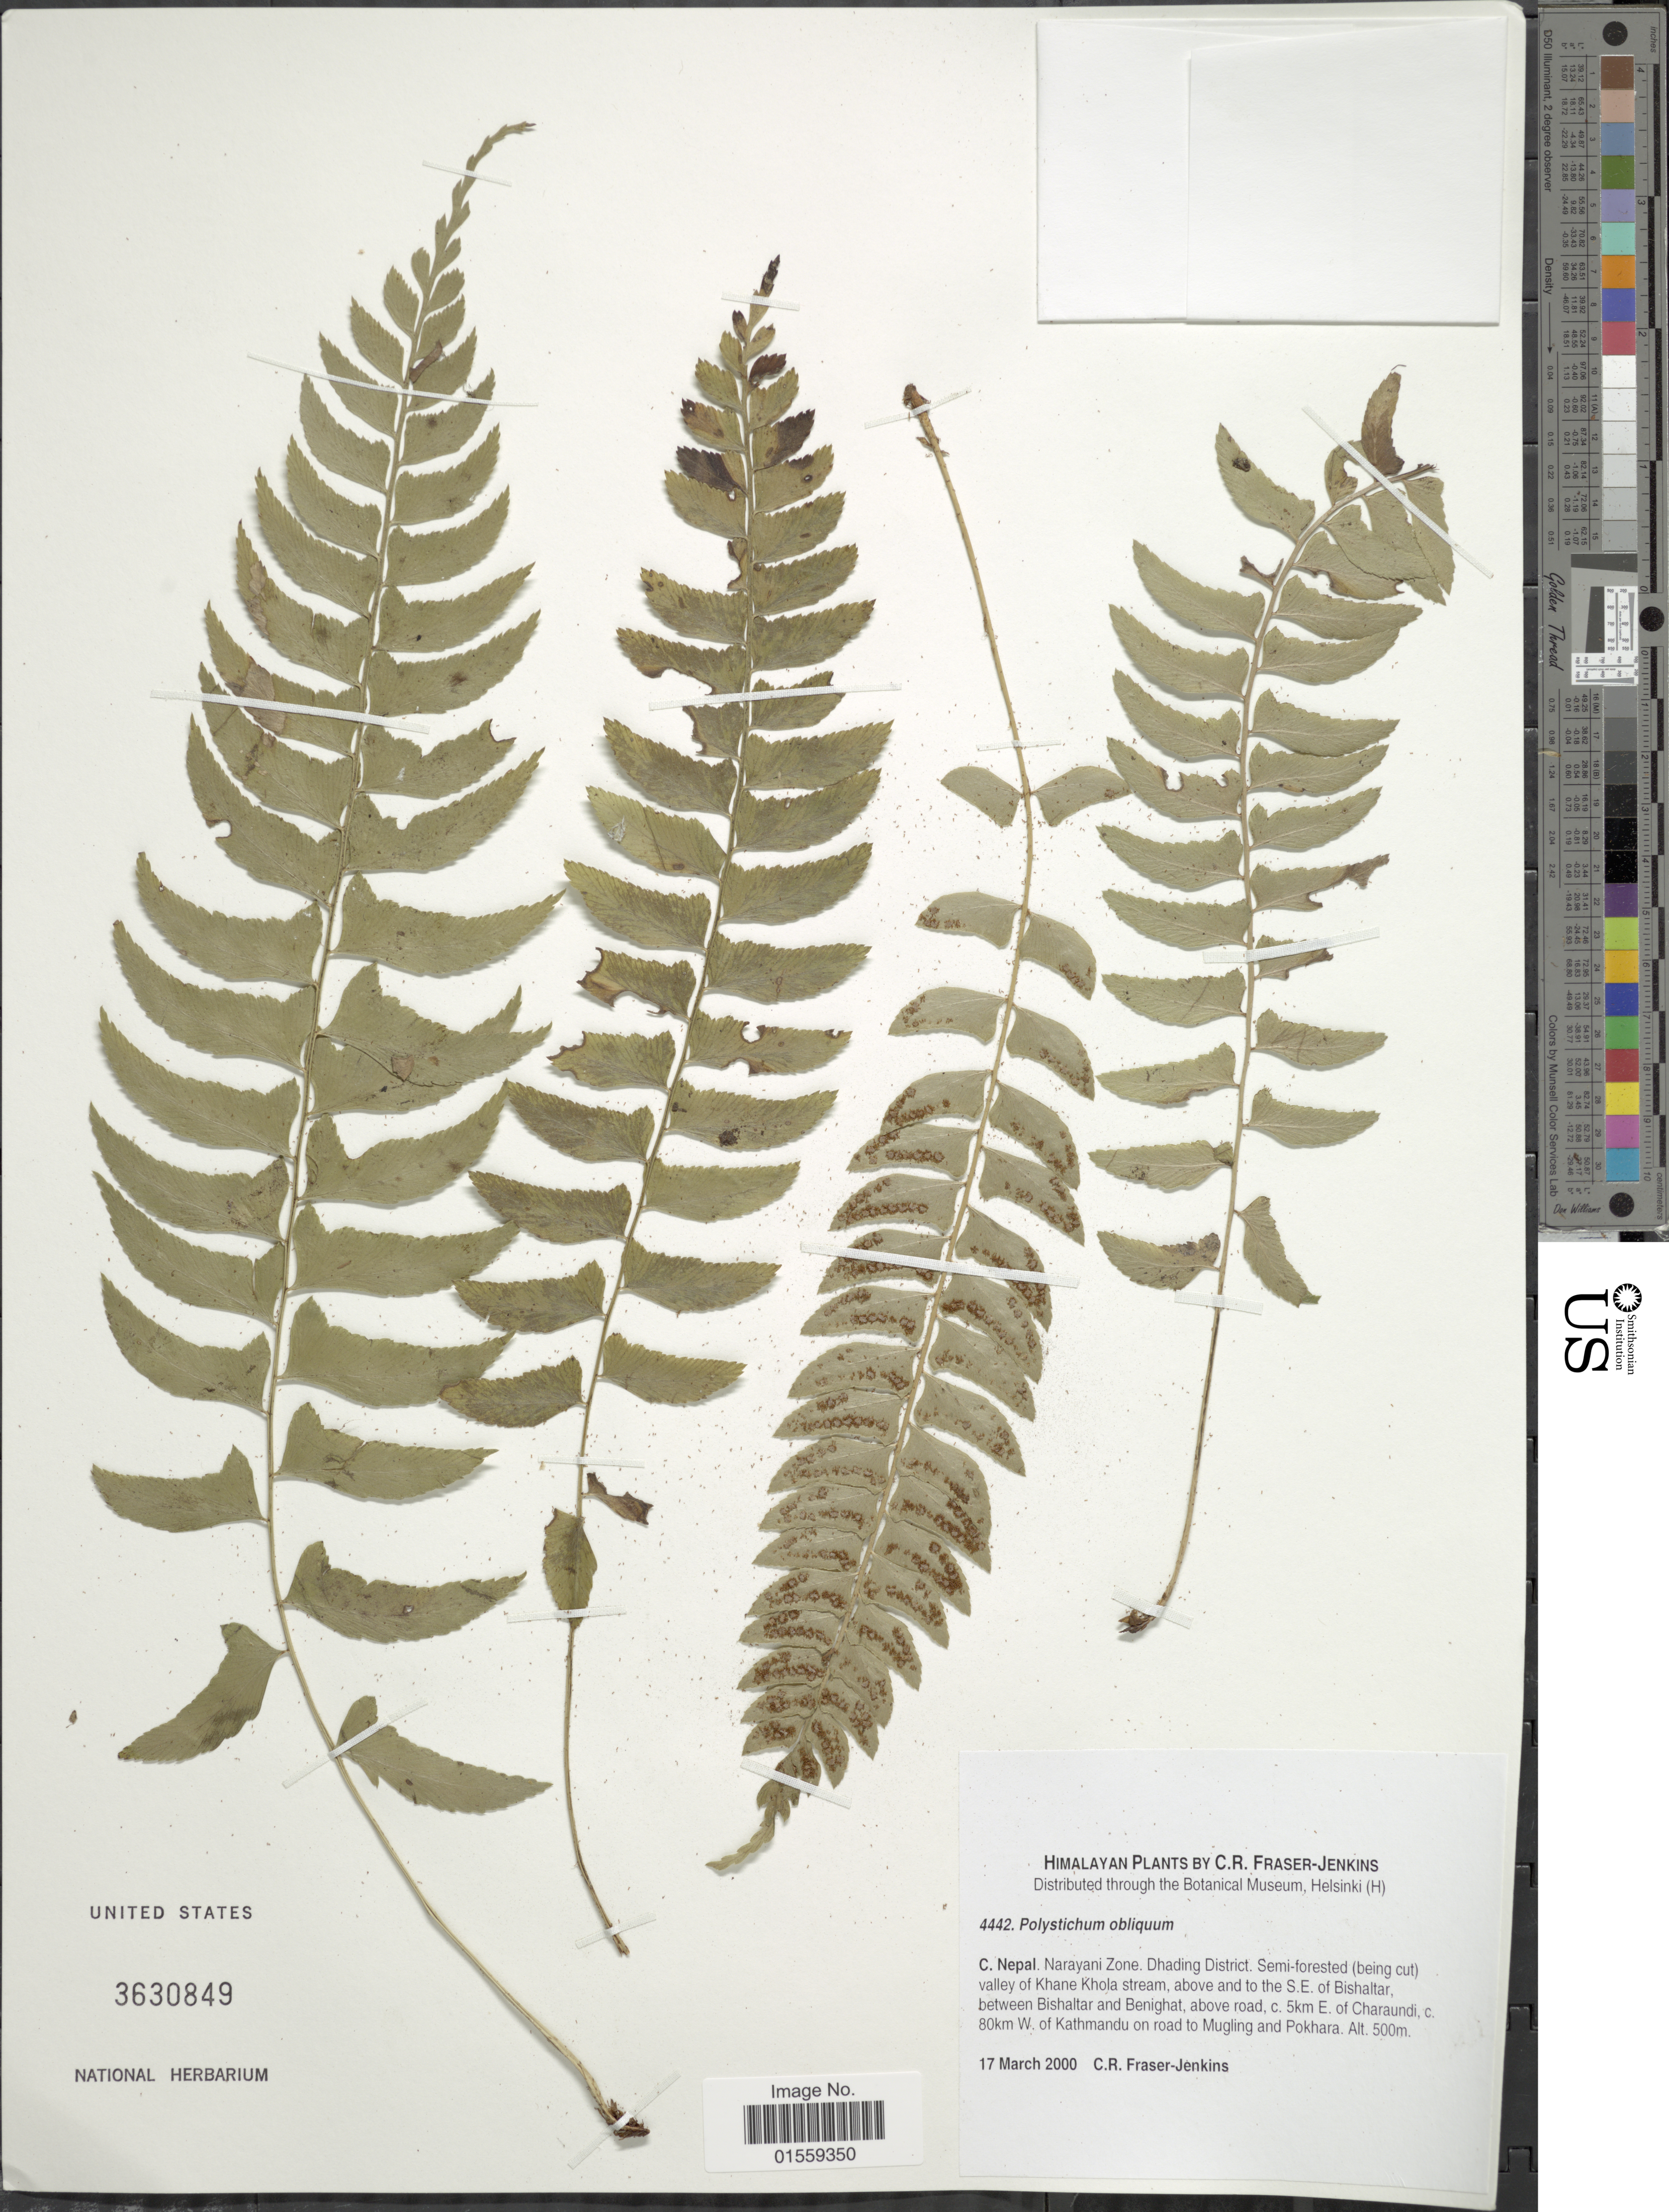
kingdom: Plantae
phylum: Tracheophyta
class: Polypodiopsida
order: Polypodiales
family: Dryopteridaceae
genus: Polystichum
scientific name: Polystichum obliquum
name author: (D. Don) T. Moore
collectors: C. R. Fraser-Jenkins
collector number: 4442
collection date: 2000-03-17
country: Nepal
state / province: Narayani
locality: C. Nepal, Narayani Zone, Dhading Distrtict, Semi Forested ( being cut) valley of Khane Khola stream, above and to the S. E. of Bishaltar, between Bishaltar and Benighat, above road, 5km E. of Charaundi, c. 80km W. of Kathmandu on road to Mugling and Pokhara.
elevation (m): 500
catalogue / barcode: US 3630849